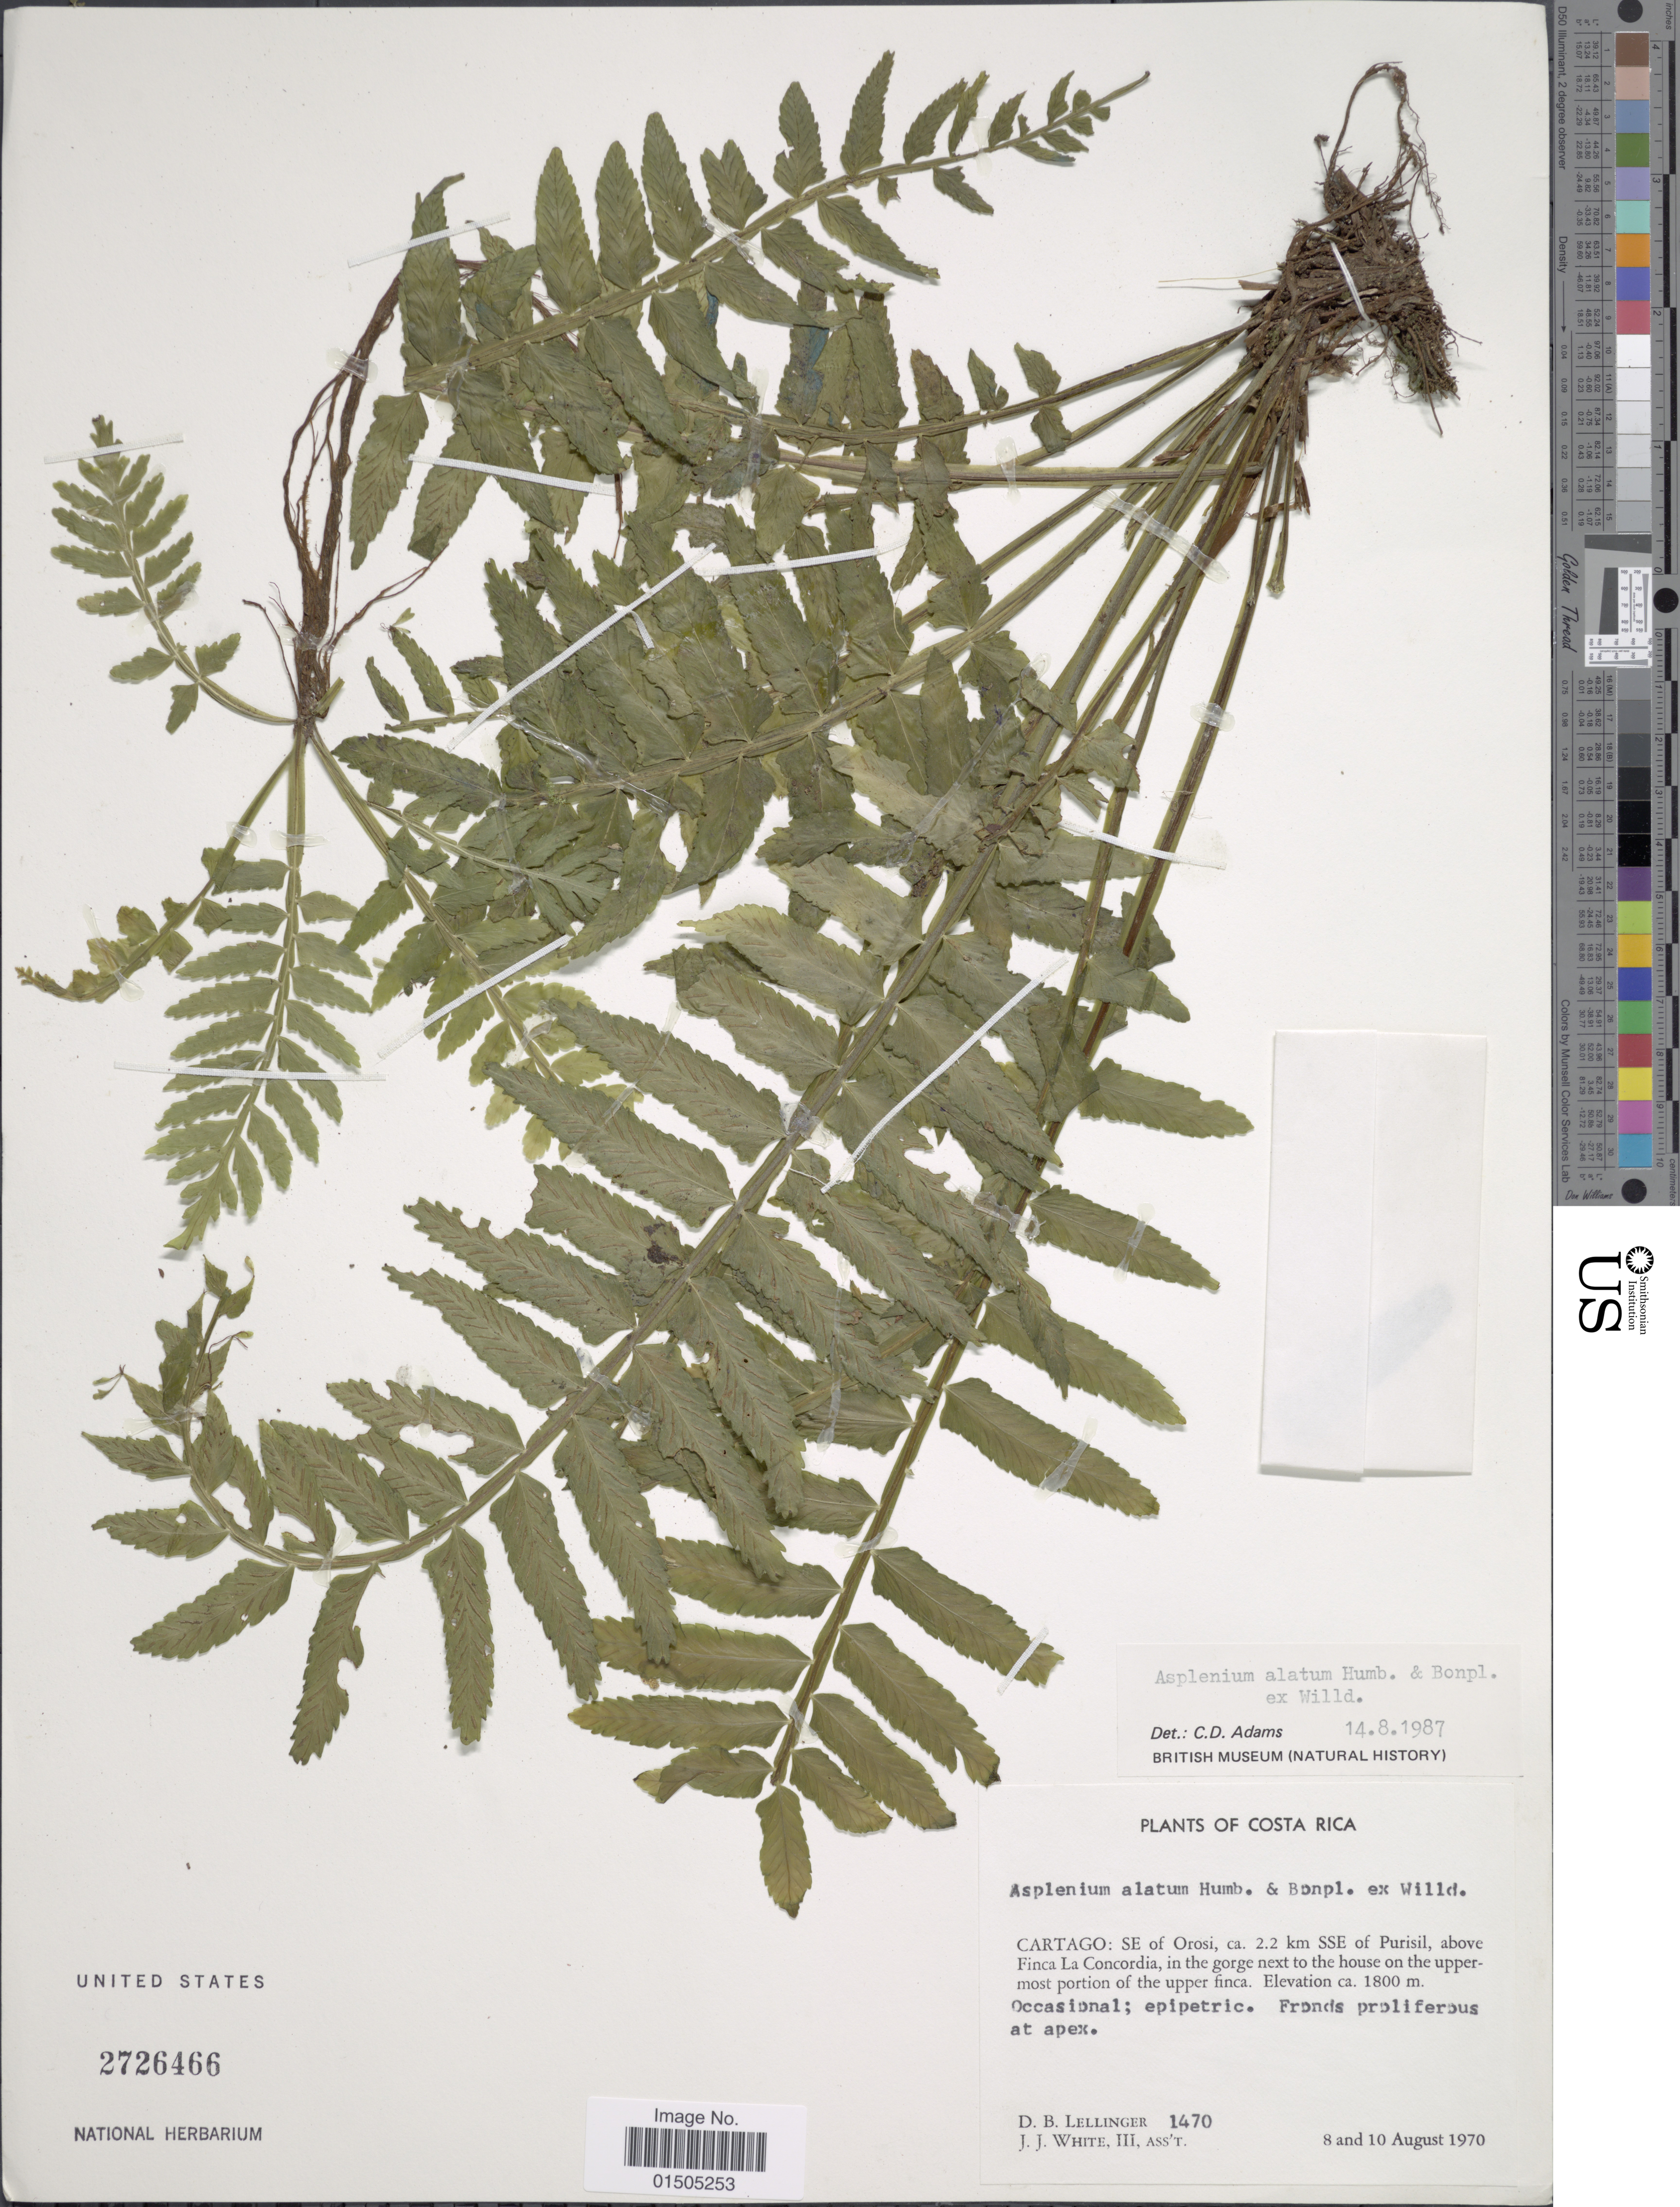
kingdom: Plantae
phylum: Tracheophyta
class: Polypodiopsida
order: Polypodiales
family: Aspleniaceae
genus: Asplenium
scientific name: Asplenium alatum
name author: Humb. & Bonpl. ex Willd.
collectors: D. B. Lellinger & J. J. White III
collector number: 1470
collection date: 1970-08-08/1970-08-10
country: Costa Rica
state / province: Cartago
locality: SE of Orosi, ca. 2.2 km SSE of Purisil, above Finca La Concordia, in the gorge next to the house on the upper-most portion of the upper finca.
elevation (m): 1800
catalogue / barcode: US 2726466